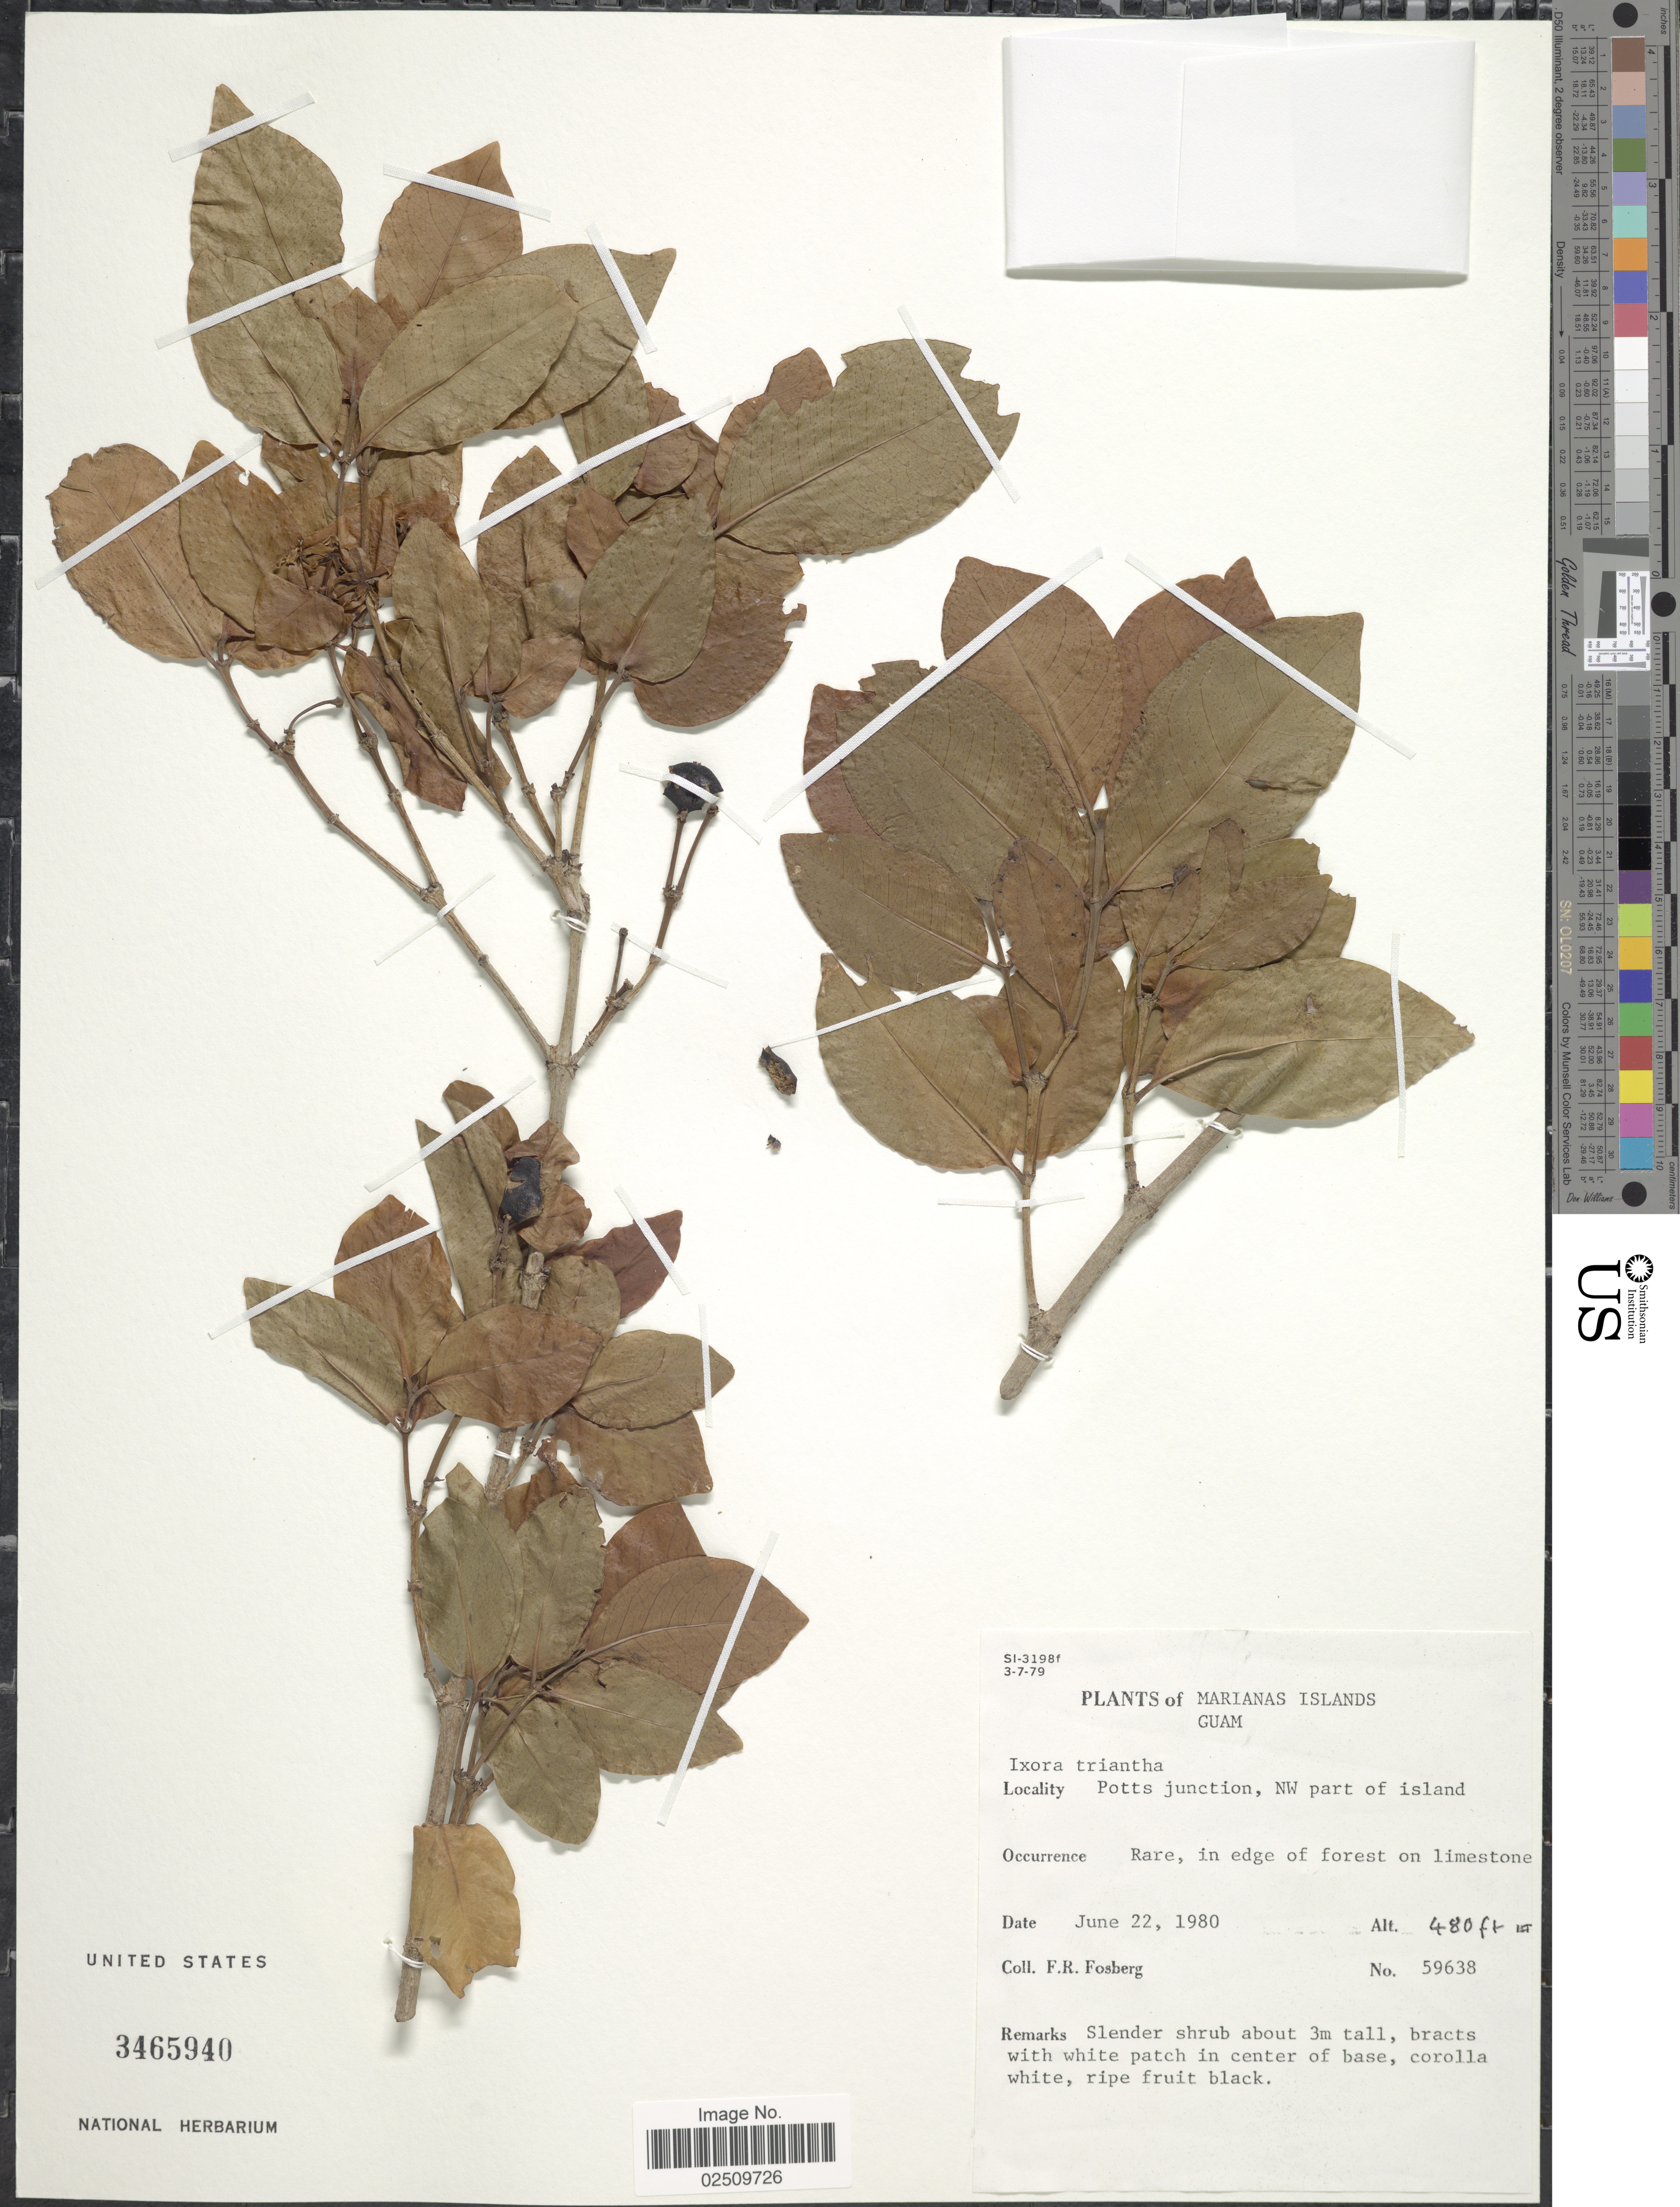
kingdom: Plantae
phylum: Tracheophyta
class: Magnoliopsida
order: Gentianales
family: Rubiaceae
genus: Ixora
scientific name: Ixora triantha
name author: Volkens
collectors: F. R. Fosberg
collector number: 59638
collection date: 1980-06-22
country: Guam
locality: Marianas Islands, Potts junction, NW part of island, Rare, in edge of forest on limestone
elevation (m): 146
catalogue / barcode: US 3465940